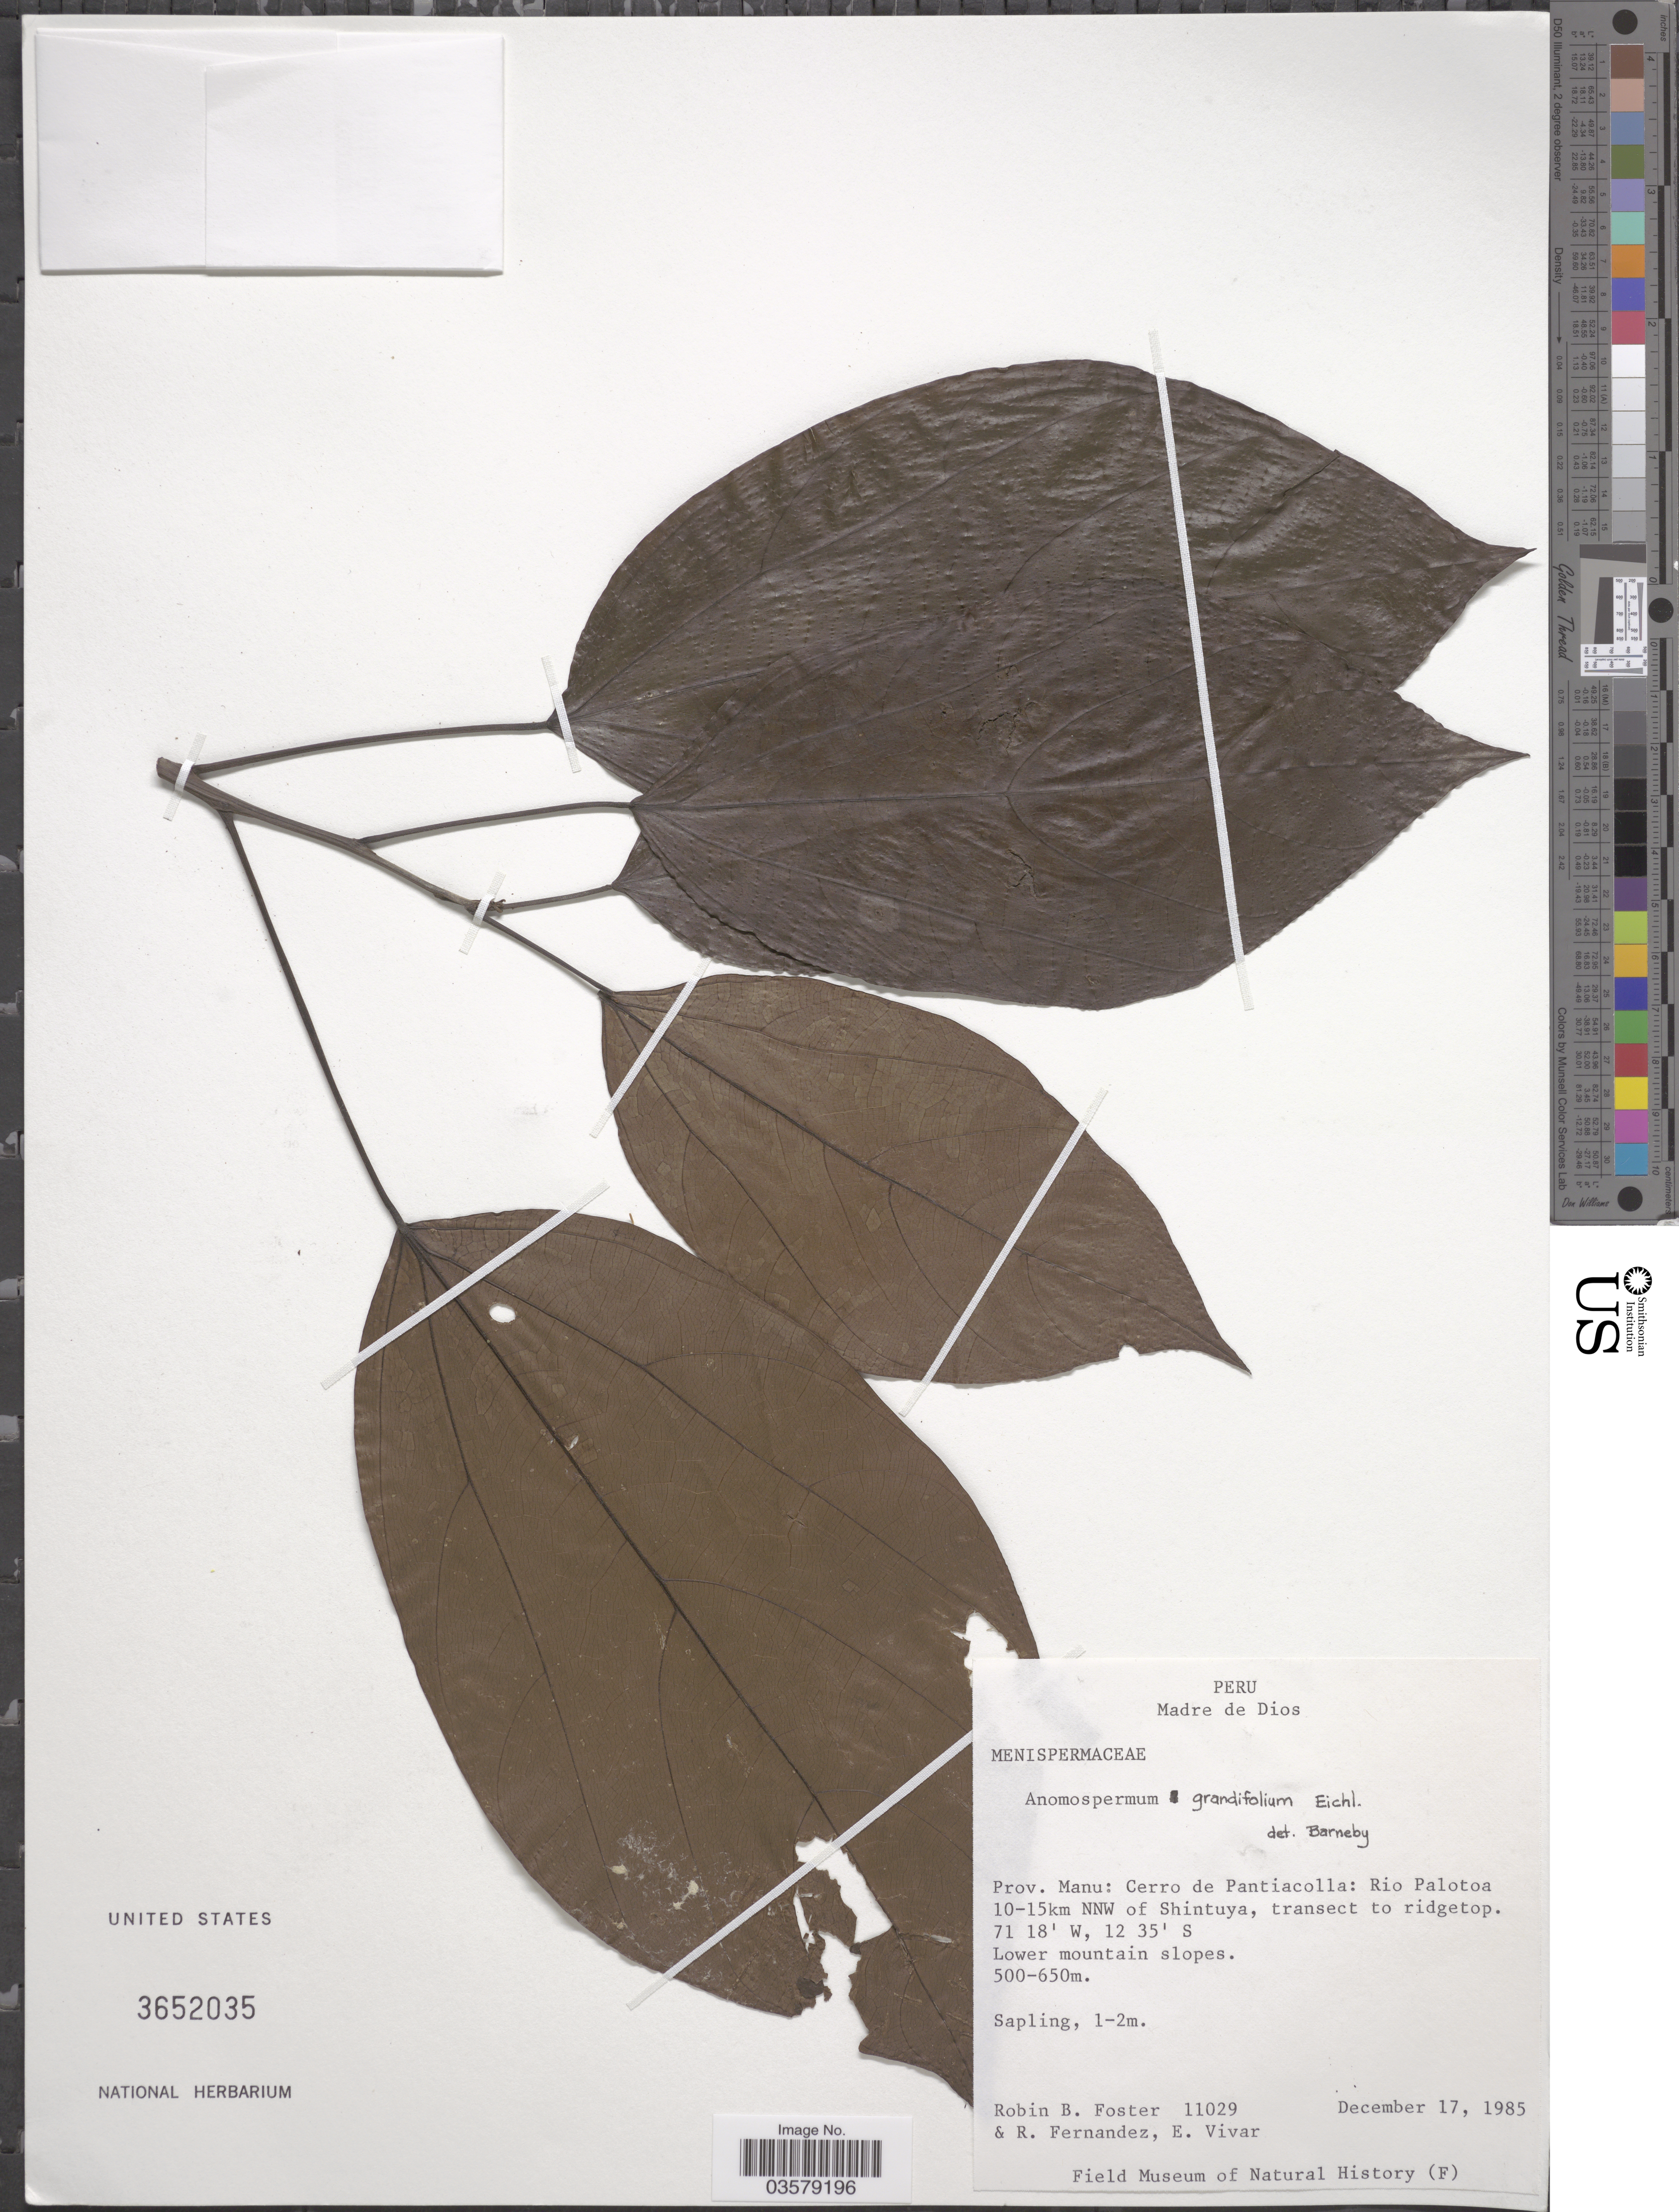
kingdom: Plantae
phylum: Tracheophyta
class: Magnoliopsida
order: Ranunculales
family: Menispermaceae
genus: Anomospermum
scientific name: Anomospermum grandifolium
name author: Eichler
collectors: R. B. Foster, R. Fernandez & E. Vivar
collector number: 11029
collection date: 1985-12-17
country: Peru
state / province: Madre de Dios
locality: Prov. Manu: Cerro de Pantiacolla: Rio Palotoa 10-15km NNW of Shintuya, transect to ridgetop.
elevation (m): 500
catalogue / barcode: US 3652035